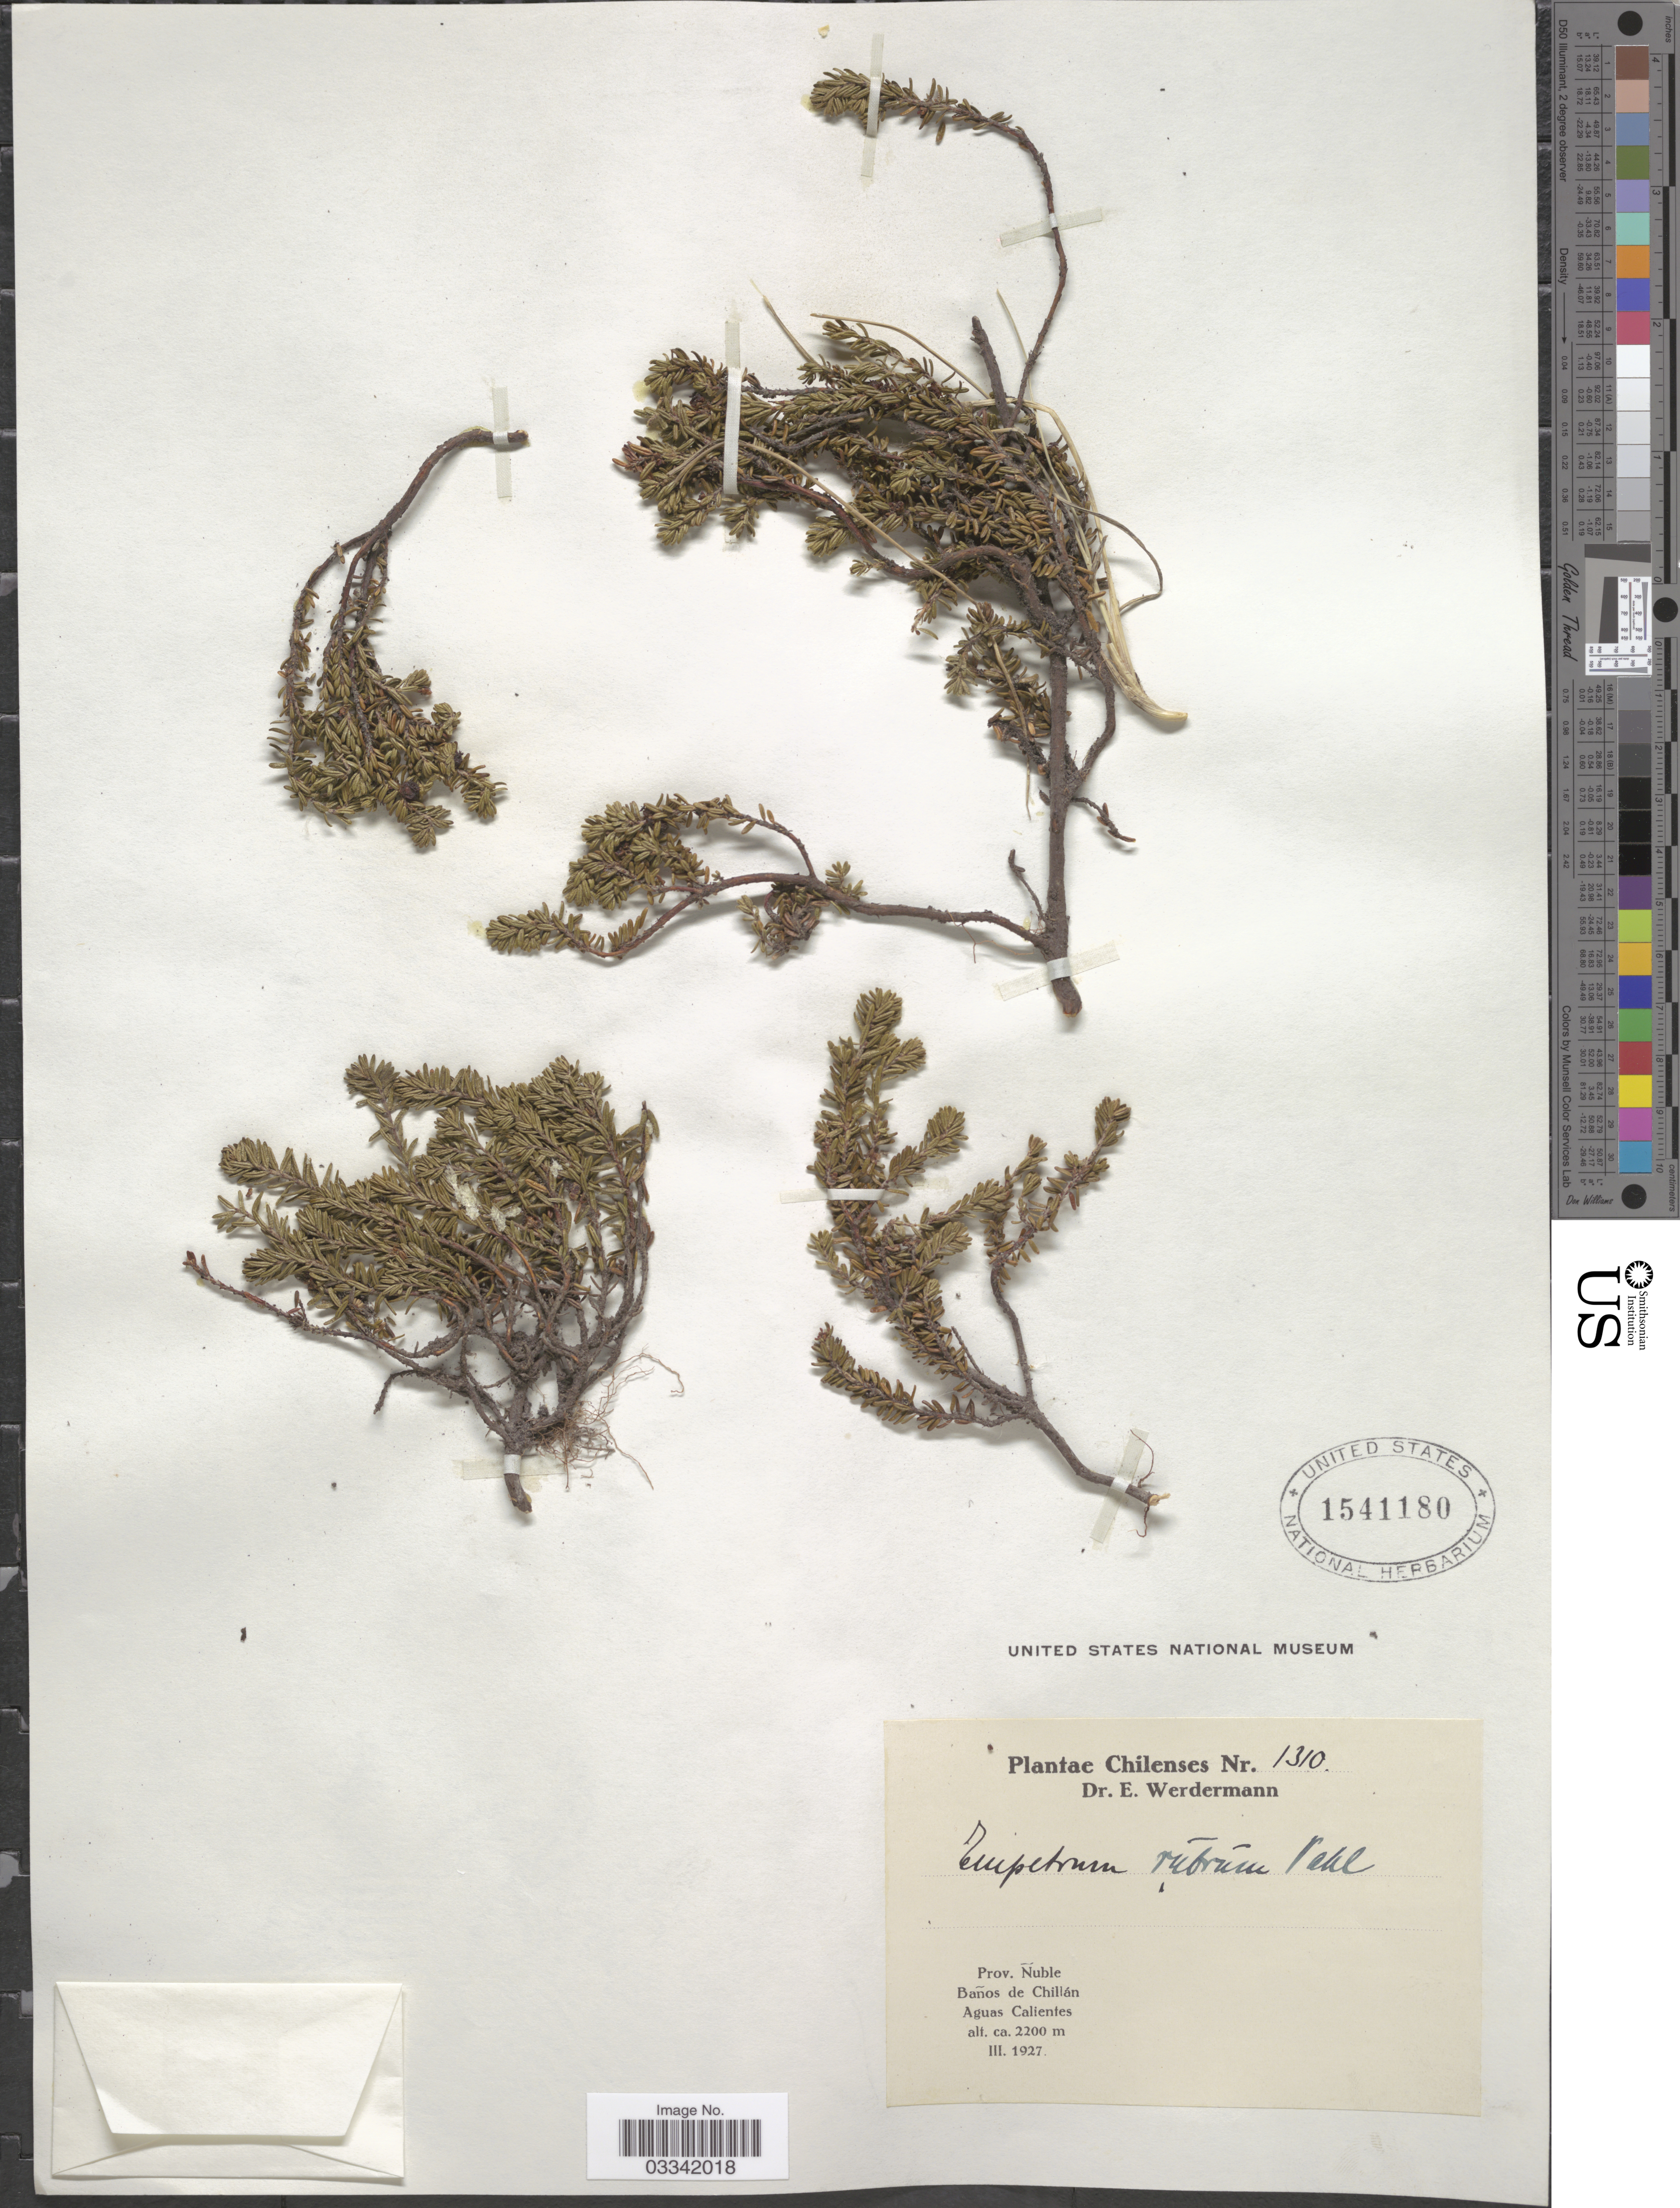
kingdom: Plantae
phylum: Tracheophyta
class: Magnoliopsida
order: Ericales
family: Ericaceae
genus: Empetrum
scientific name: Empetrum rubrum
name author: Vahl ex Willd.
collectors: E. Werdermann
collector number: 1310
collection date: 1927-03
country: Chile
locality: Prov. Ñuble, Baños de Chillán, Aguas Calientes.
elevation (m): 2200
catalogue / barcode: US 1541180